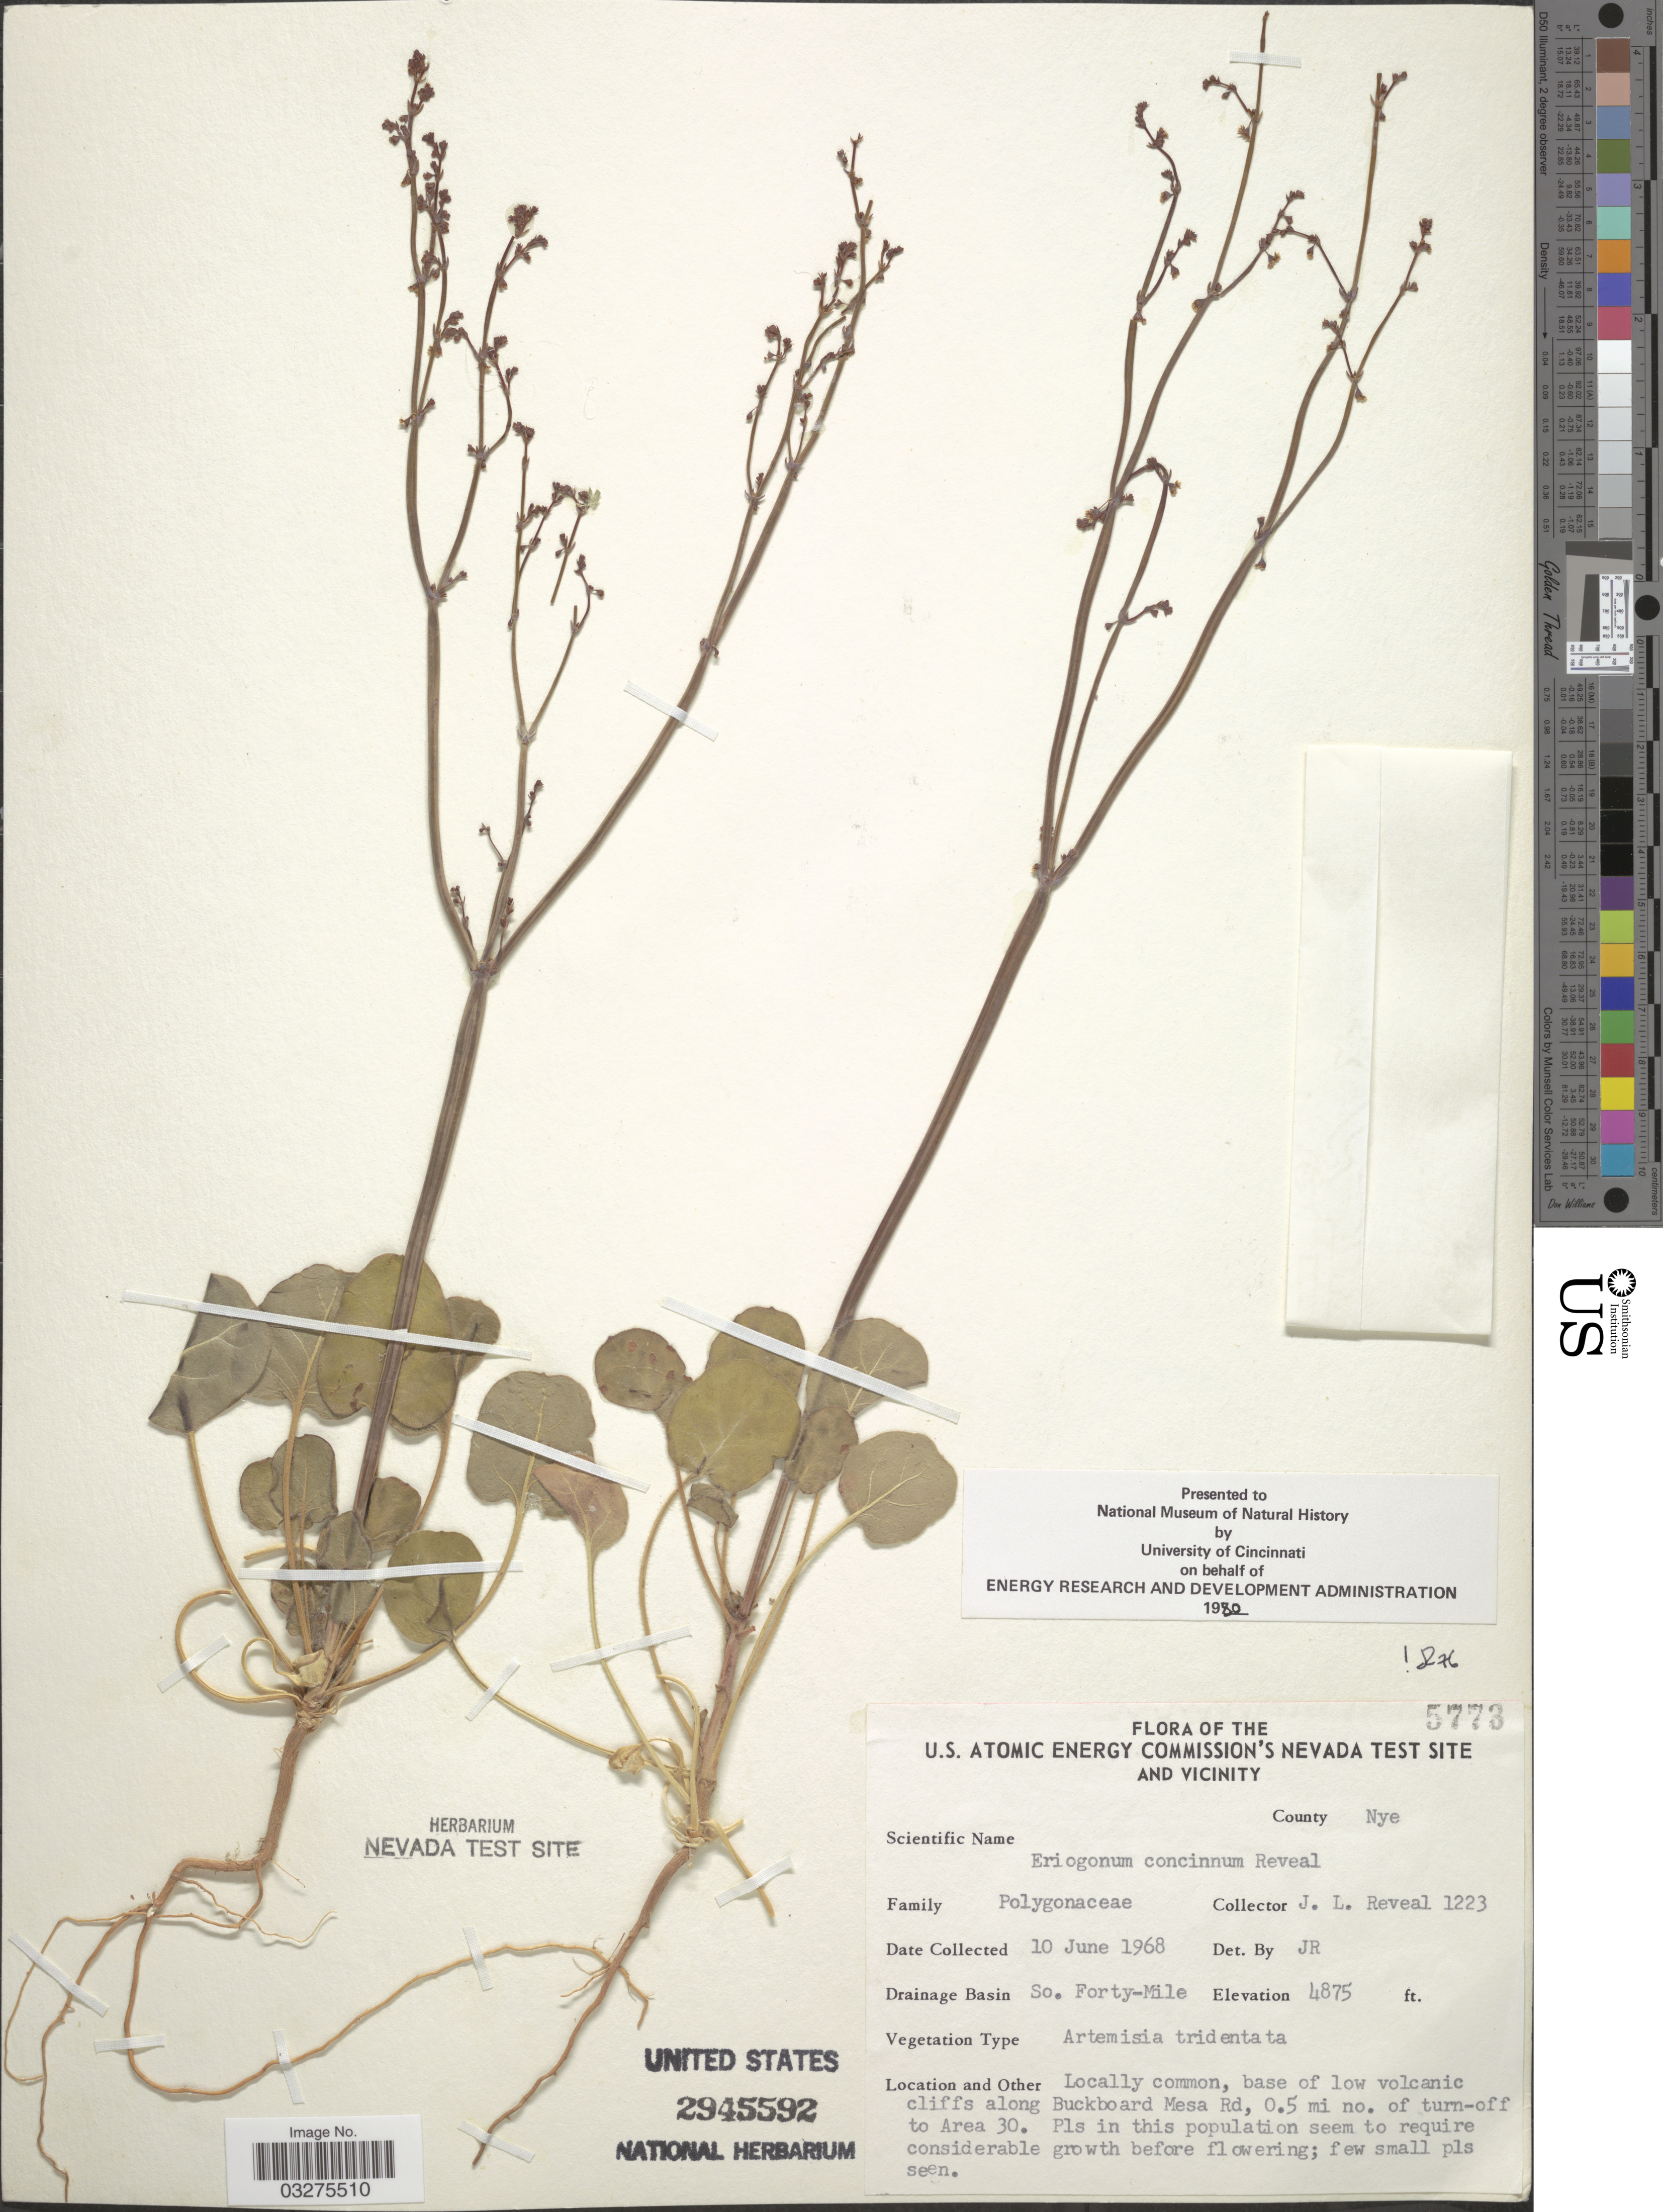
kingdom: Plantae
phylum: Tracheophyta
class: Magnoliopsida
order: Caryophyllales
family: Polygonaceae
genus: Eriogonum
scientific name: Eriogonum concinnum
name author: Reveal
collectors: J. L. Reveal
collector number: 1223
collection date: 1968-06-10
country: United States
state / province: Nevada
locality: U.S. Atomic Energy Commission's Nevada Test Site and vicinity. County Nye. Drainage Basin So. Forty-Mile. Base of low volcanic cliffs along Buckboard Mesa Rd, 0.5 mi no. of turn-off to Area 30.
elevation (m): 1486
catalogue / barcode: US 2945592